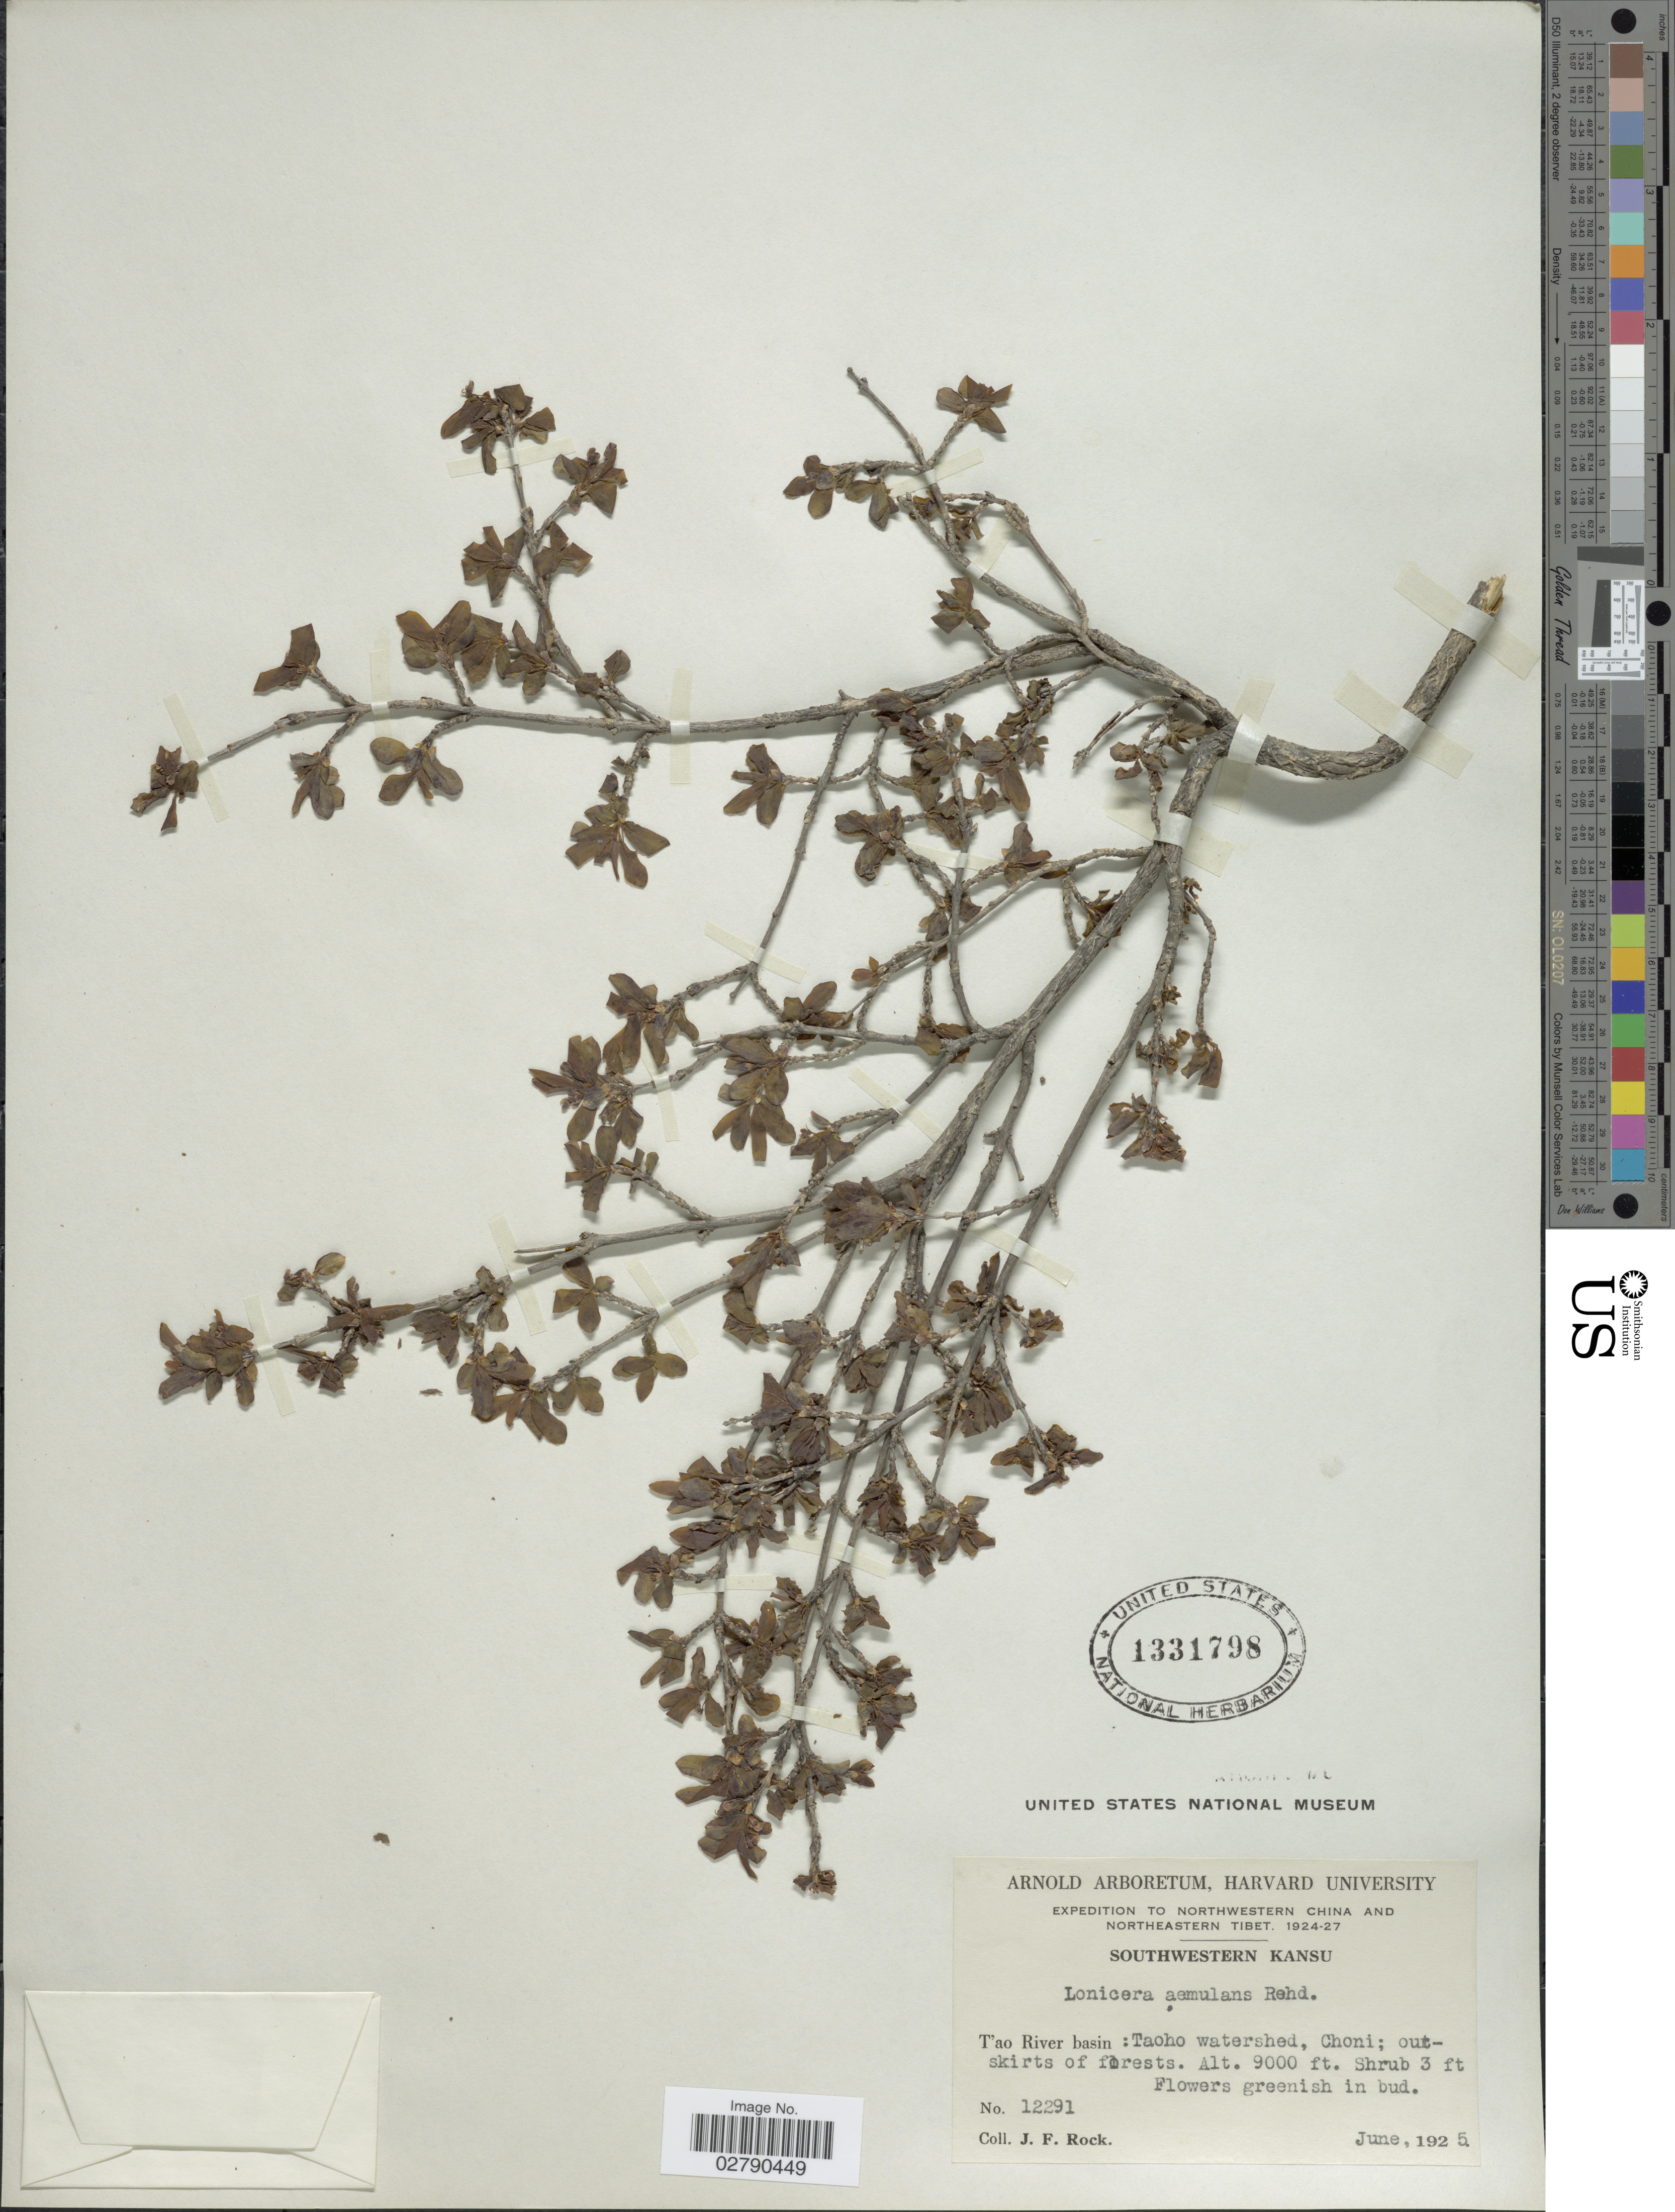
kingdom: Plantae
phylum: Tracheophyta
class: Magnoliopsida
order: Dipsacales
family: Caprifoliaceae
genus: Lonicera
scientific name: Lonicera aemulans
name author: Rehder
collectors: J. Rock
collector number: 12291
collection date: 1925-06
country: China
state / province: Gansu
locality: Northwestern China. Southwestern Kansu. T'oa River basin: Taoho watershed, Choni.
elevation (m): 2743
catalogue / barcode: US 1331798